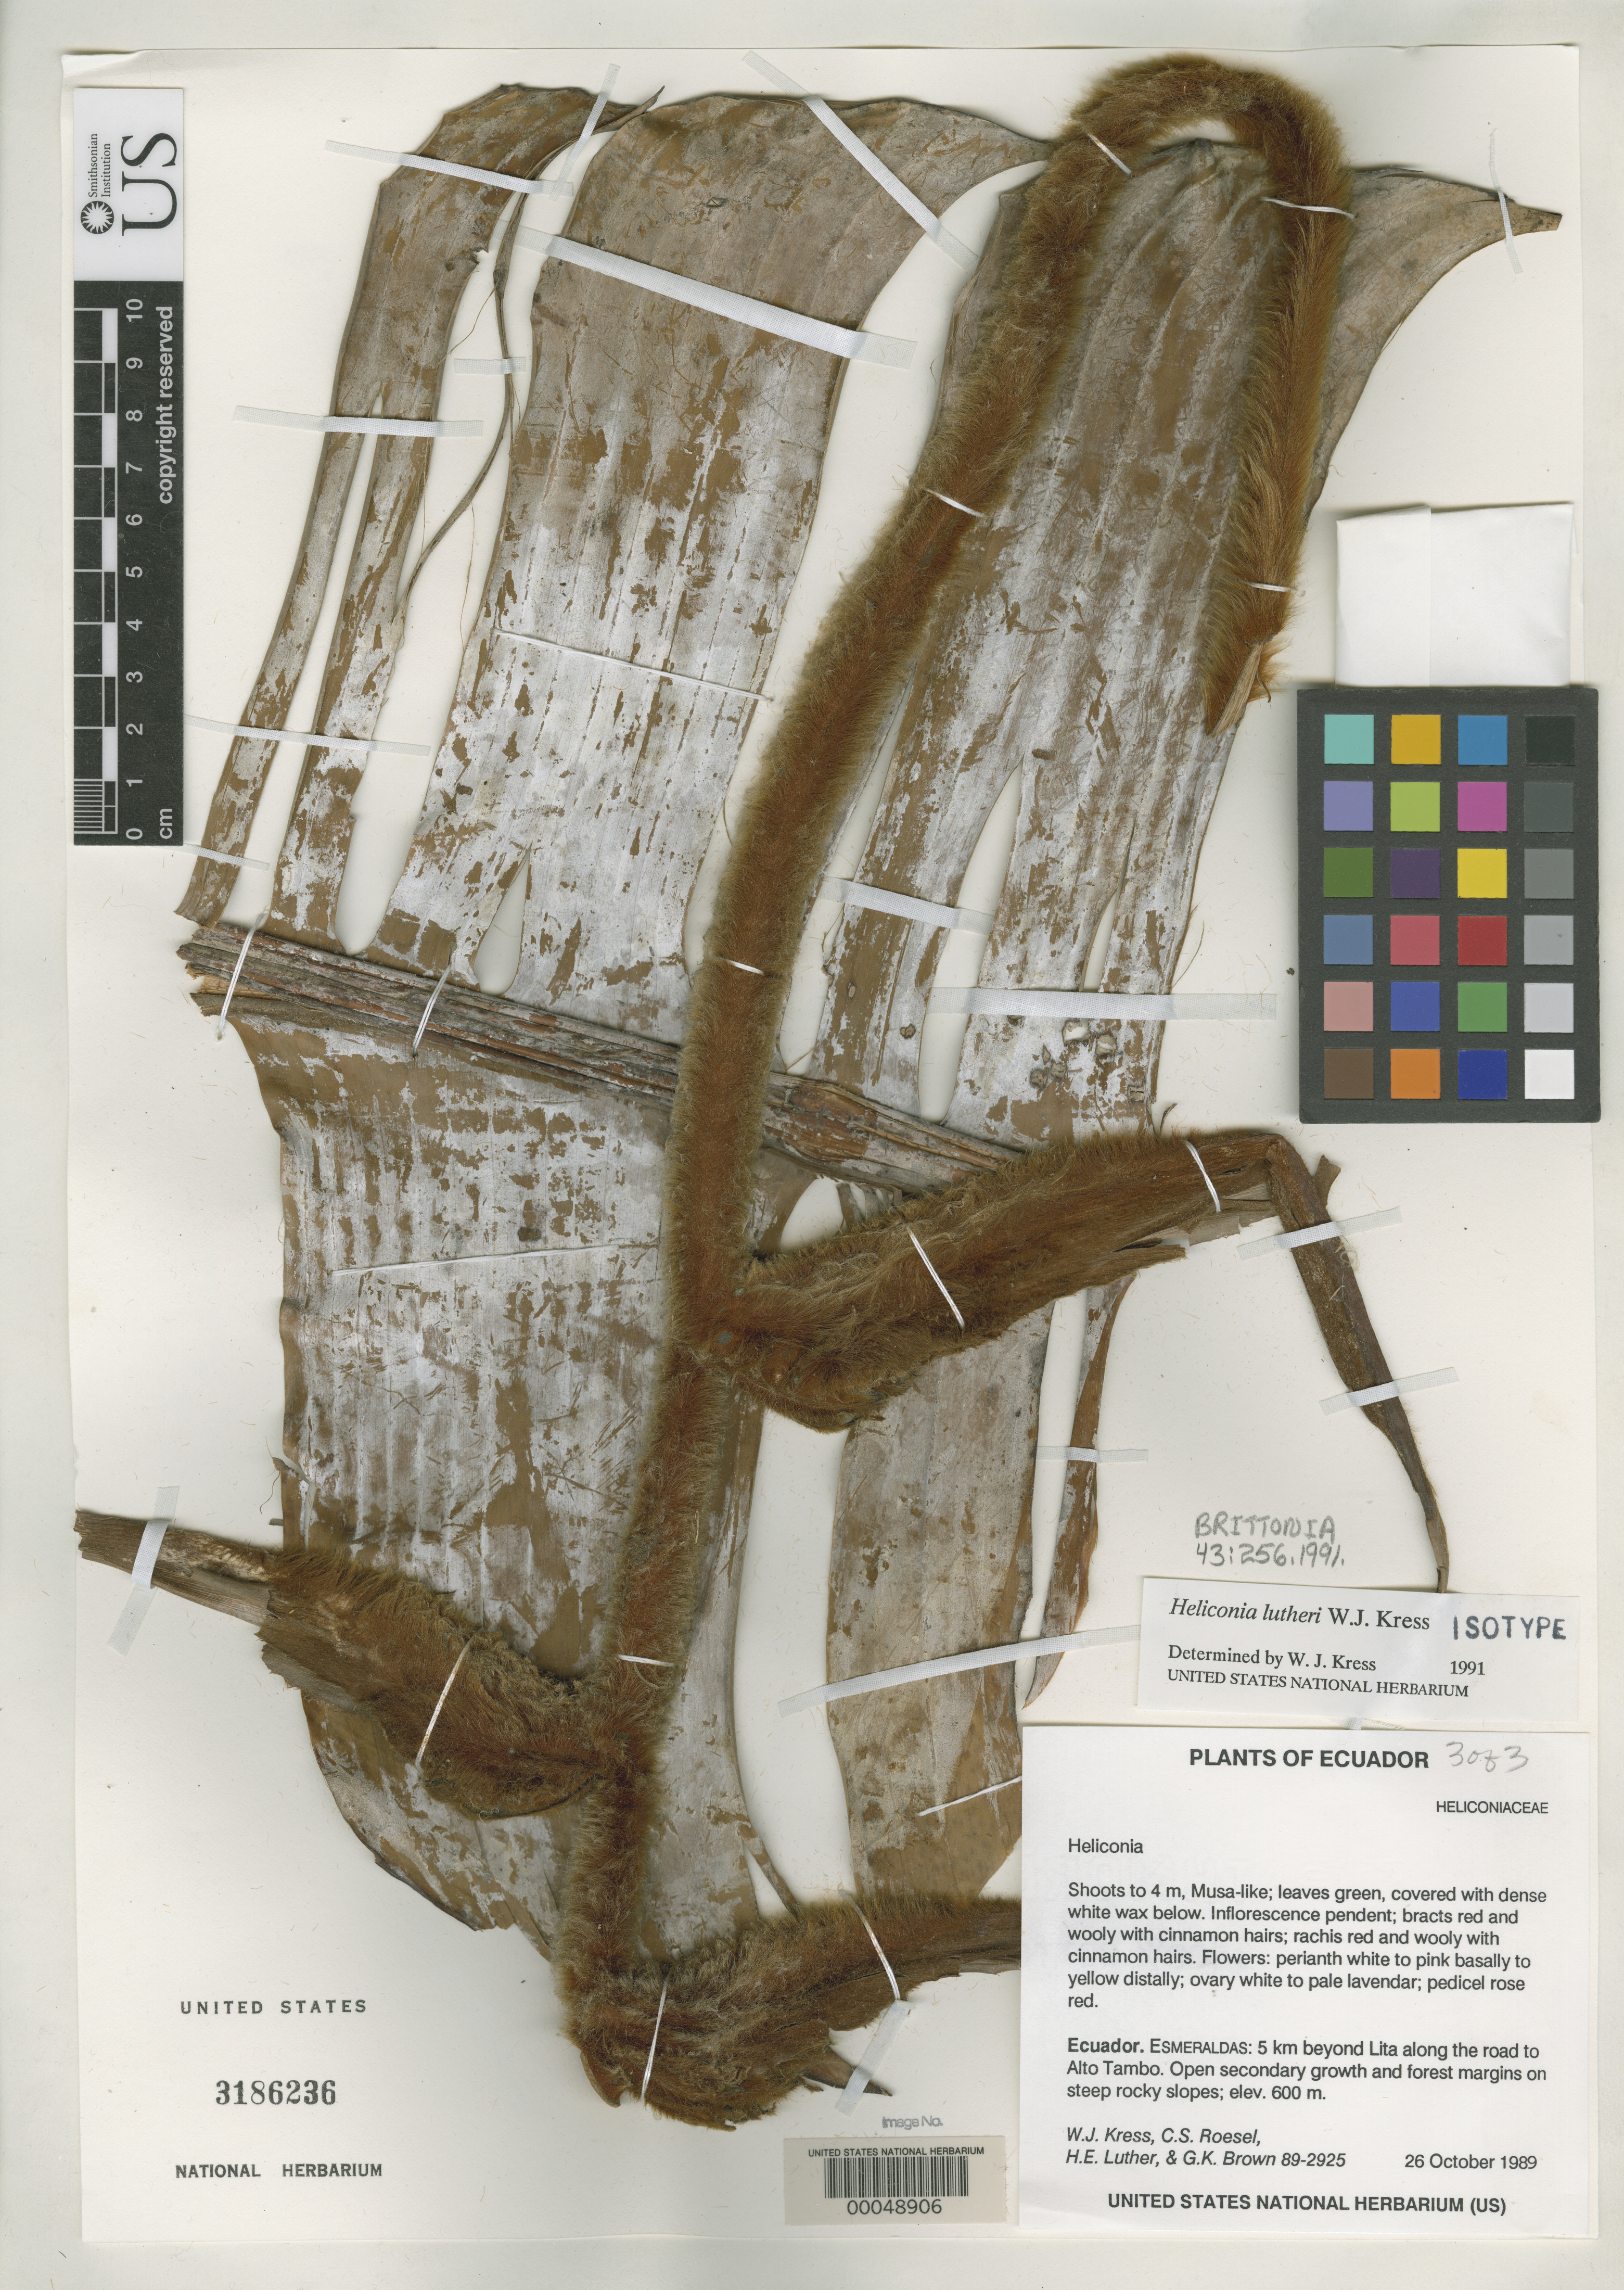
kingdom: Plantae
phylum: Tracheophyta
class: Liliopsida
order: Zingiberales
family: Heliconiaceae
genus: Heliconia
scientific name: Heliconia lutheri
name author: W.J. Kress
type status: Isotype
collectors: W. J. Kress, C. S. Roesel, Harry E. Luther & G. K. Brown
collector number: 89-2925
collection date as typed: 26 Oct 1989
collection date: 1989-10-26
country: Ecuador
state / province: Esmeraldas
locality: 5 km beyond Lita along road to Alto Tambo.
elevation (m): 600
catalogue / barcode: US 3186236